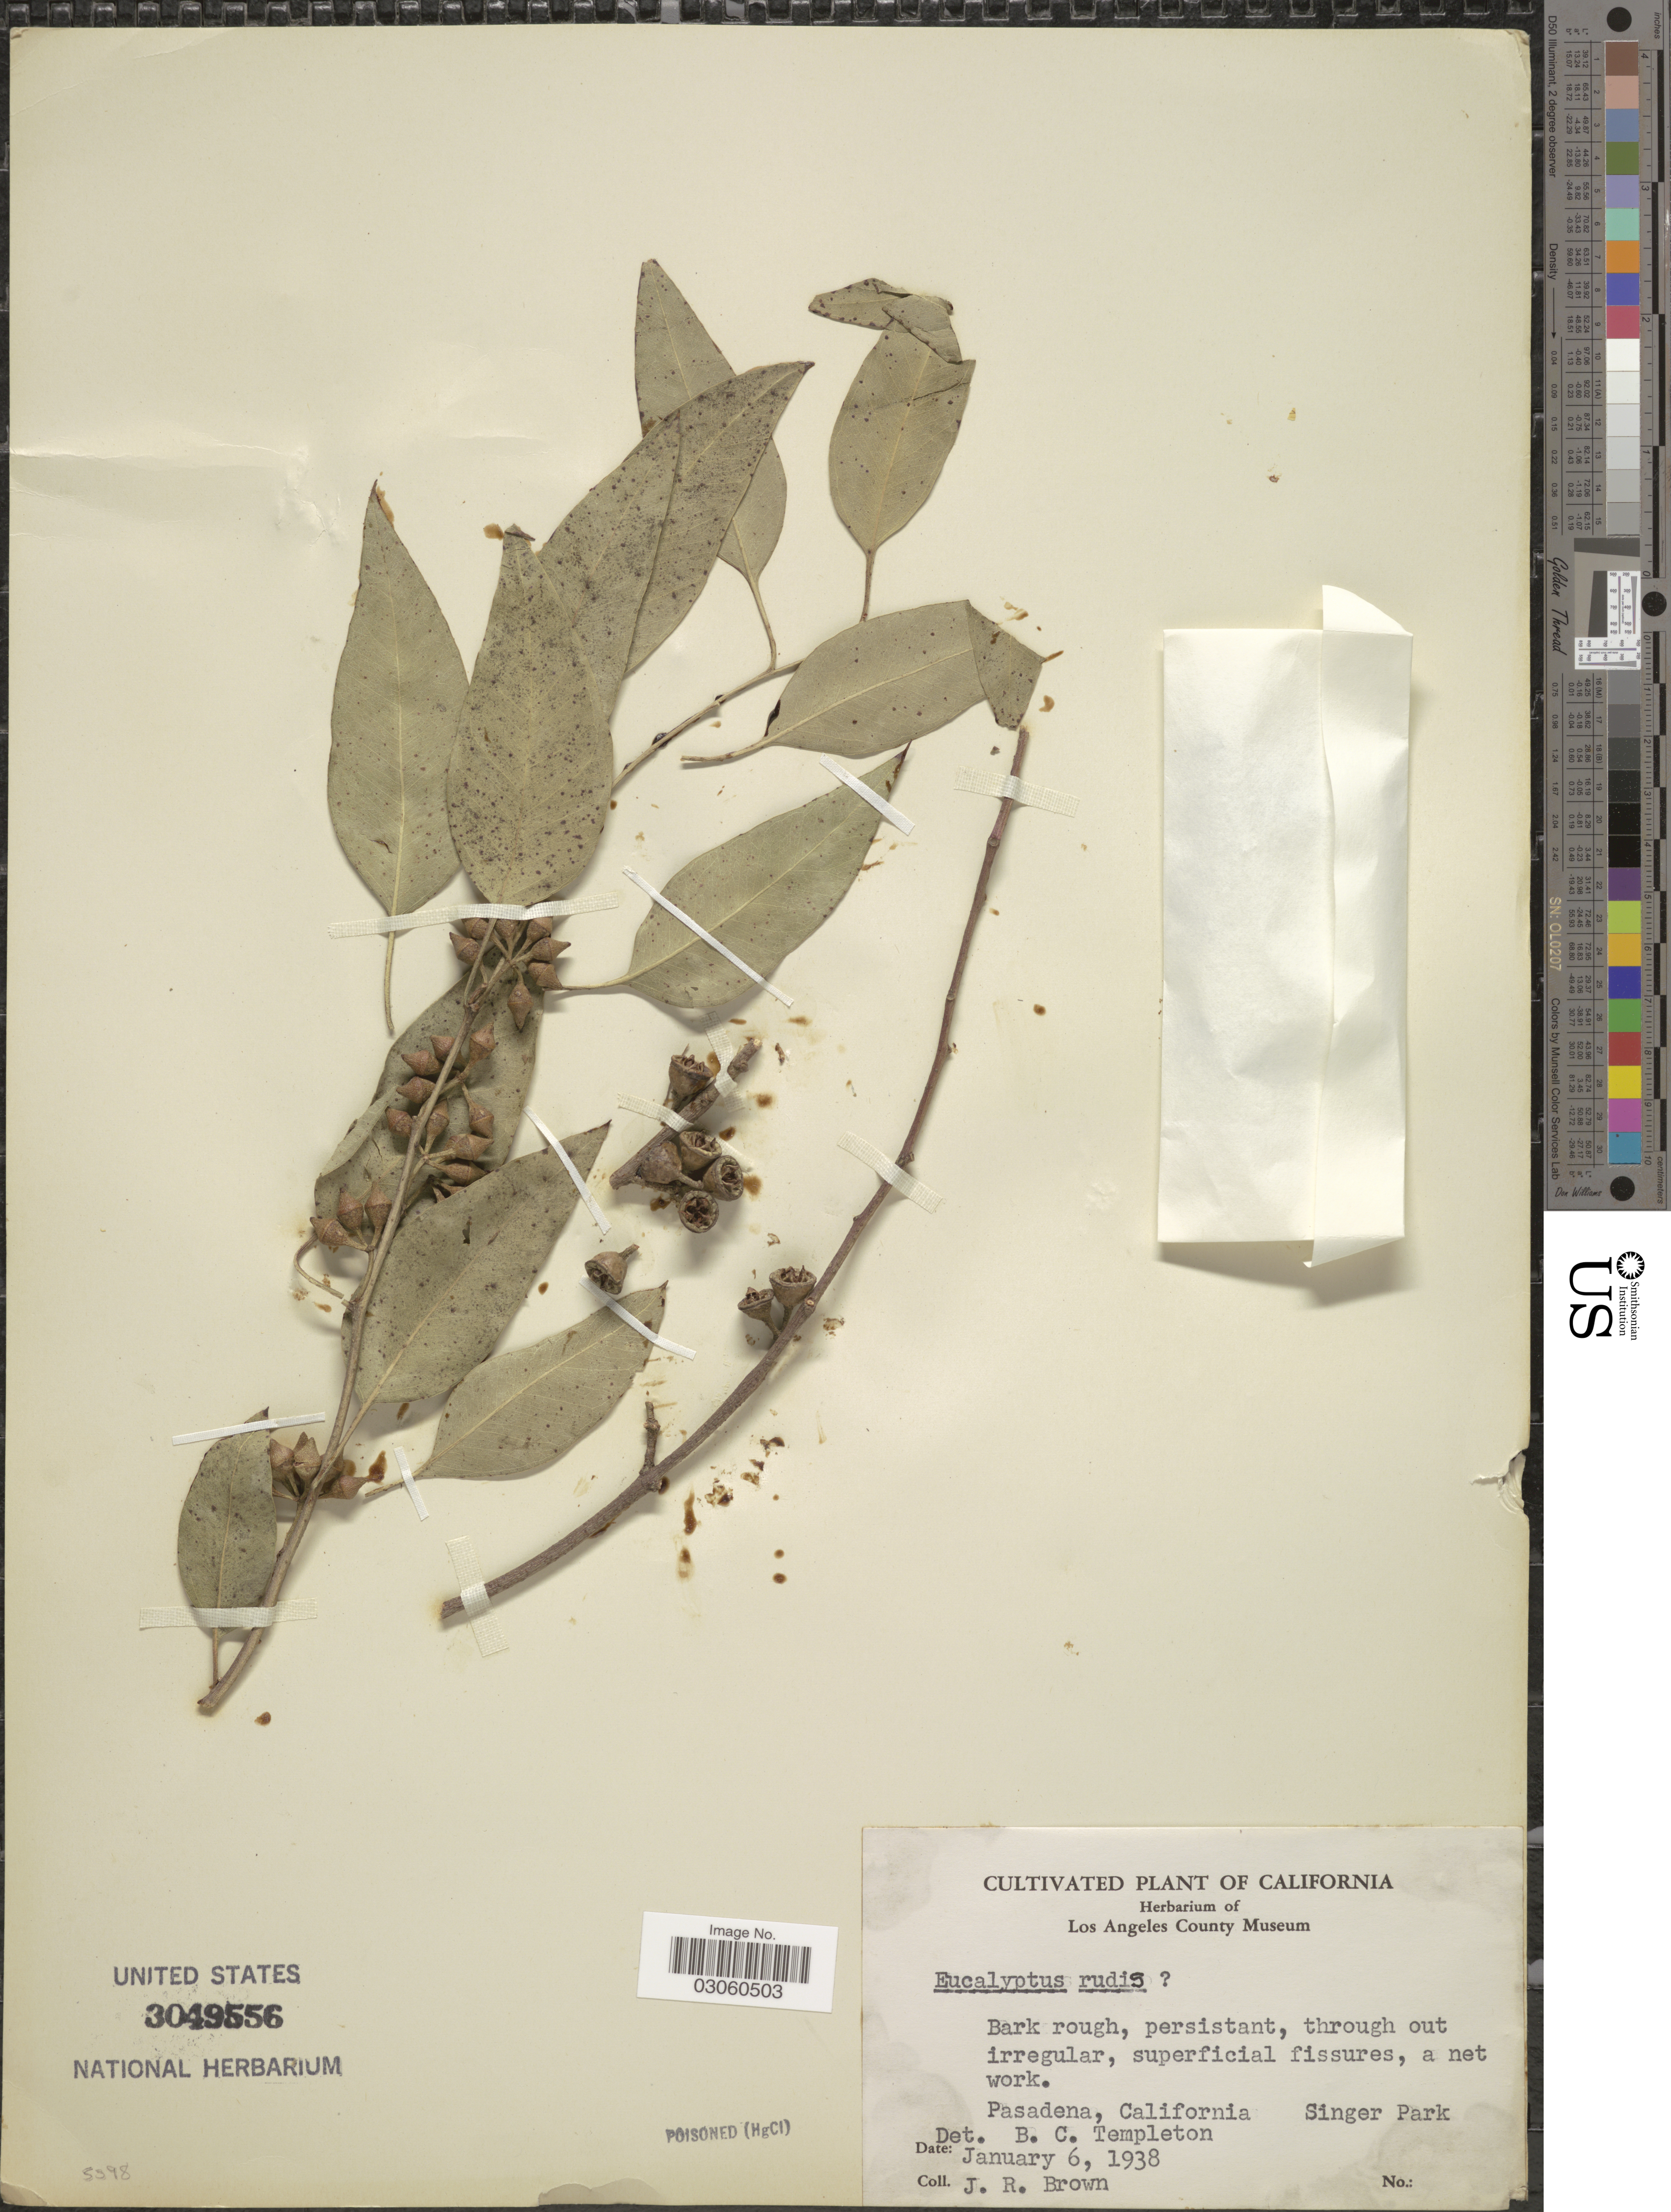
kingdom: Plantae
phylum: Tracheophyta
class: Magnoliopsida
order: Myrtales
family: Myrtaceae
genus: Eucalyptus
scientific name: Eucalyptus rudis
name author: Endl.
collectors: J. Brown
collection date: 1938-01-06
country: United States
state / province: California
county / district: Los Angeles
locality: Pasadena, California. Singer Park.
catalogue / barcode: US 3049556